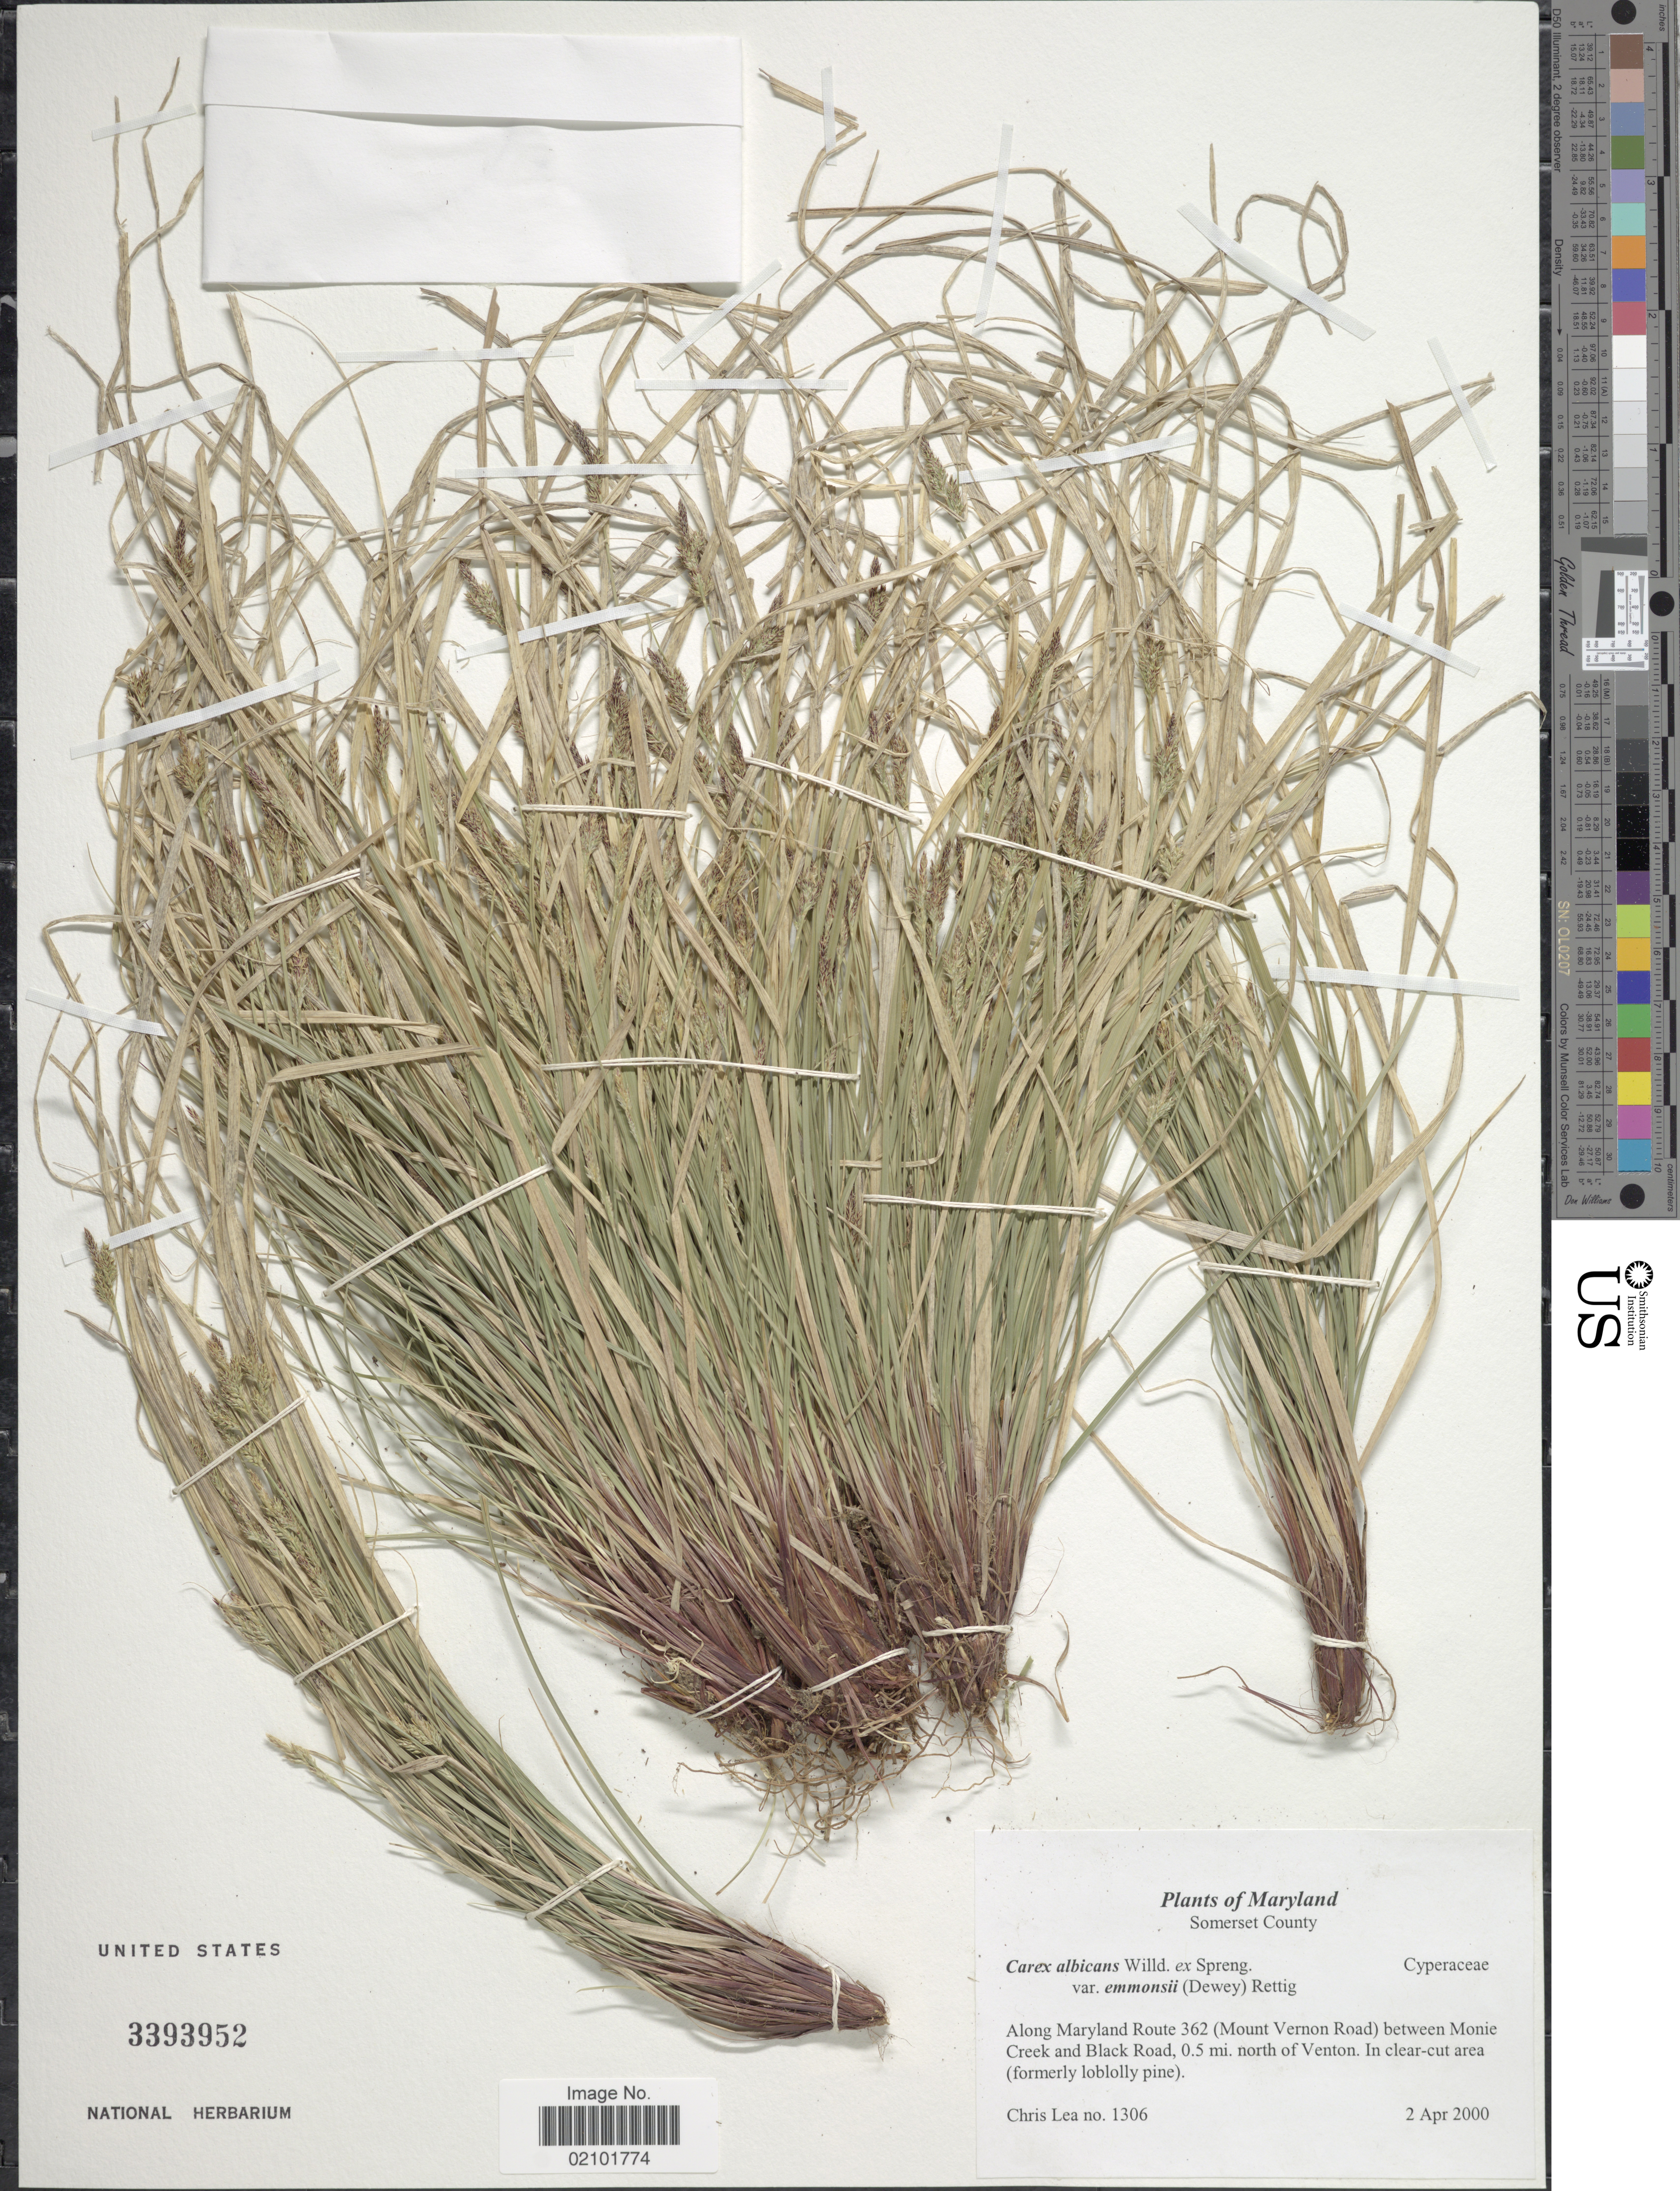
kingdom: Plantae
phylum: Tracheophyta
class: Liliopsida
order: Poales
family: Cyperaceae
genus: Carex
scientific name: Carex emmonsii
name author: Dewey ex Torr.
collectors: C. Lea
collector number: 1306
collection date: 2000-04-02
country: United States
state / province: Maryland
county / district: Somerset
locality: Somerset County. Along Maryland Route 362 (Mount Vernon Road) between Monie Creek and Black Road, 0.5 mi. north of Venton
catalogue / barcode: US 3393952